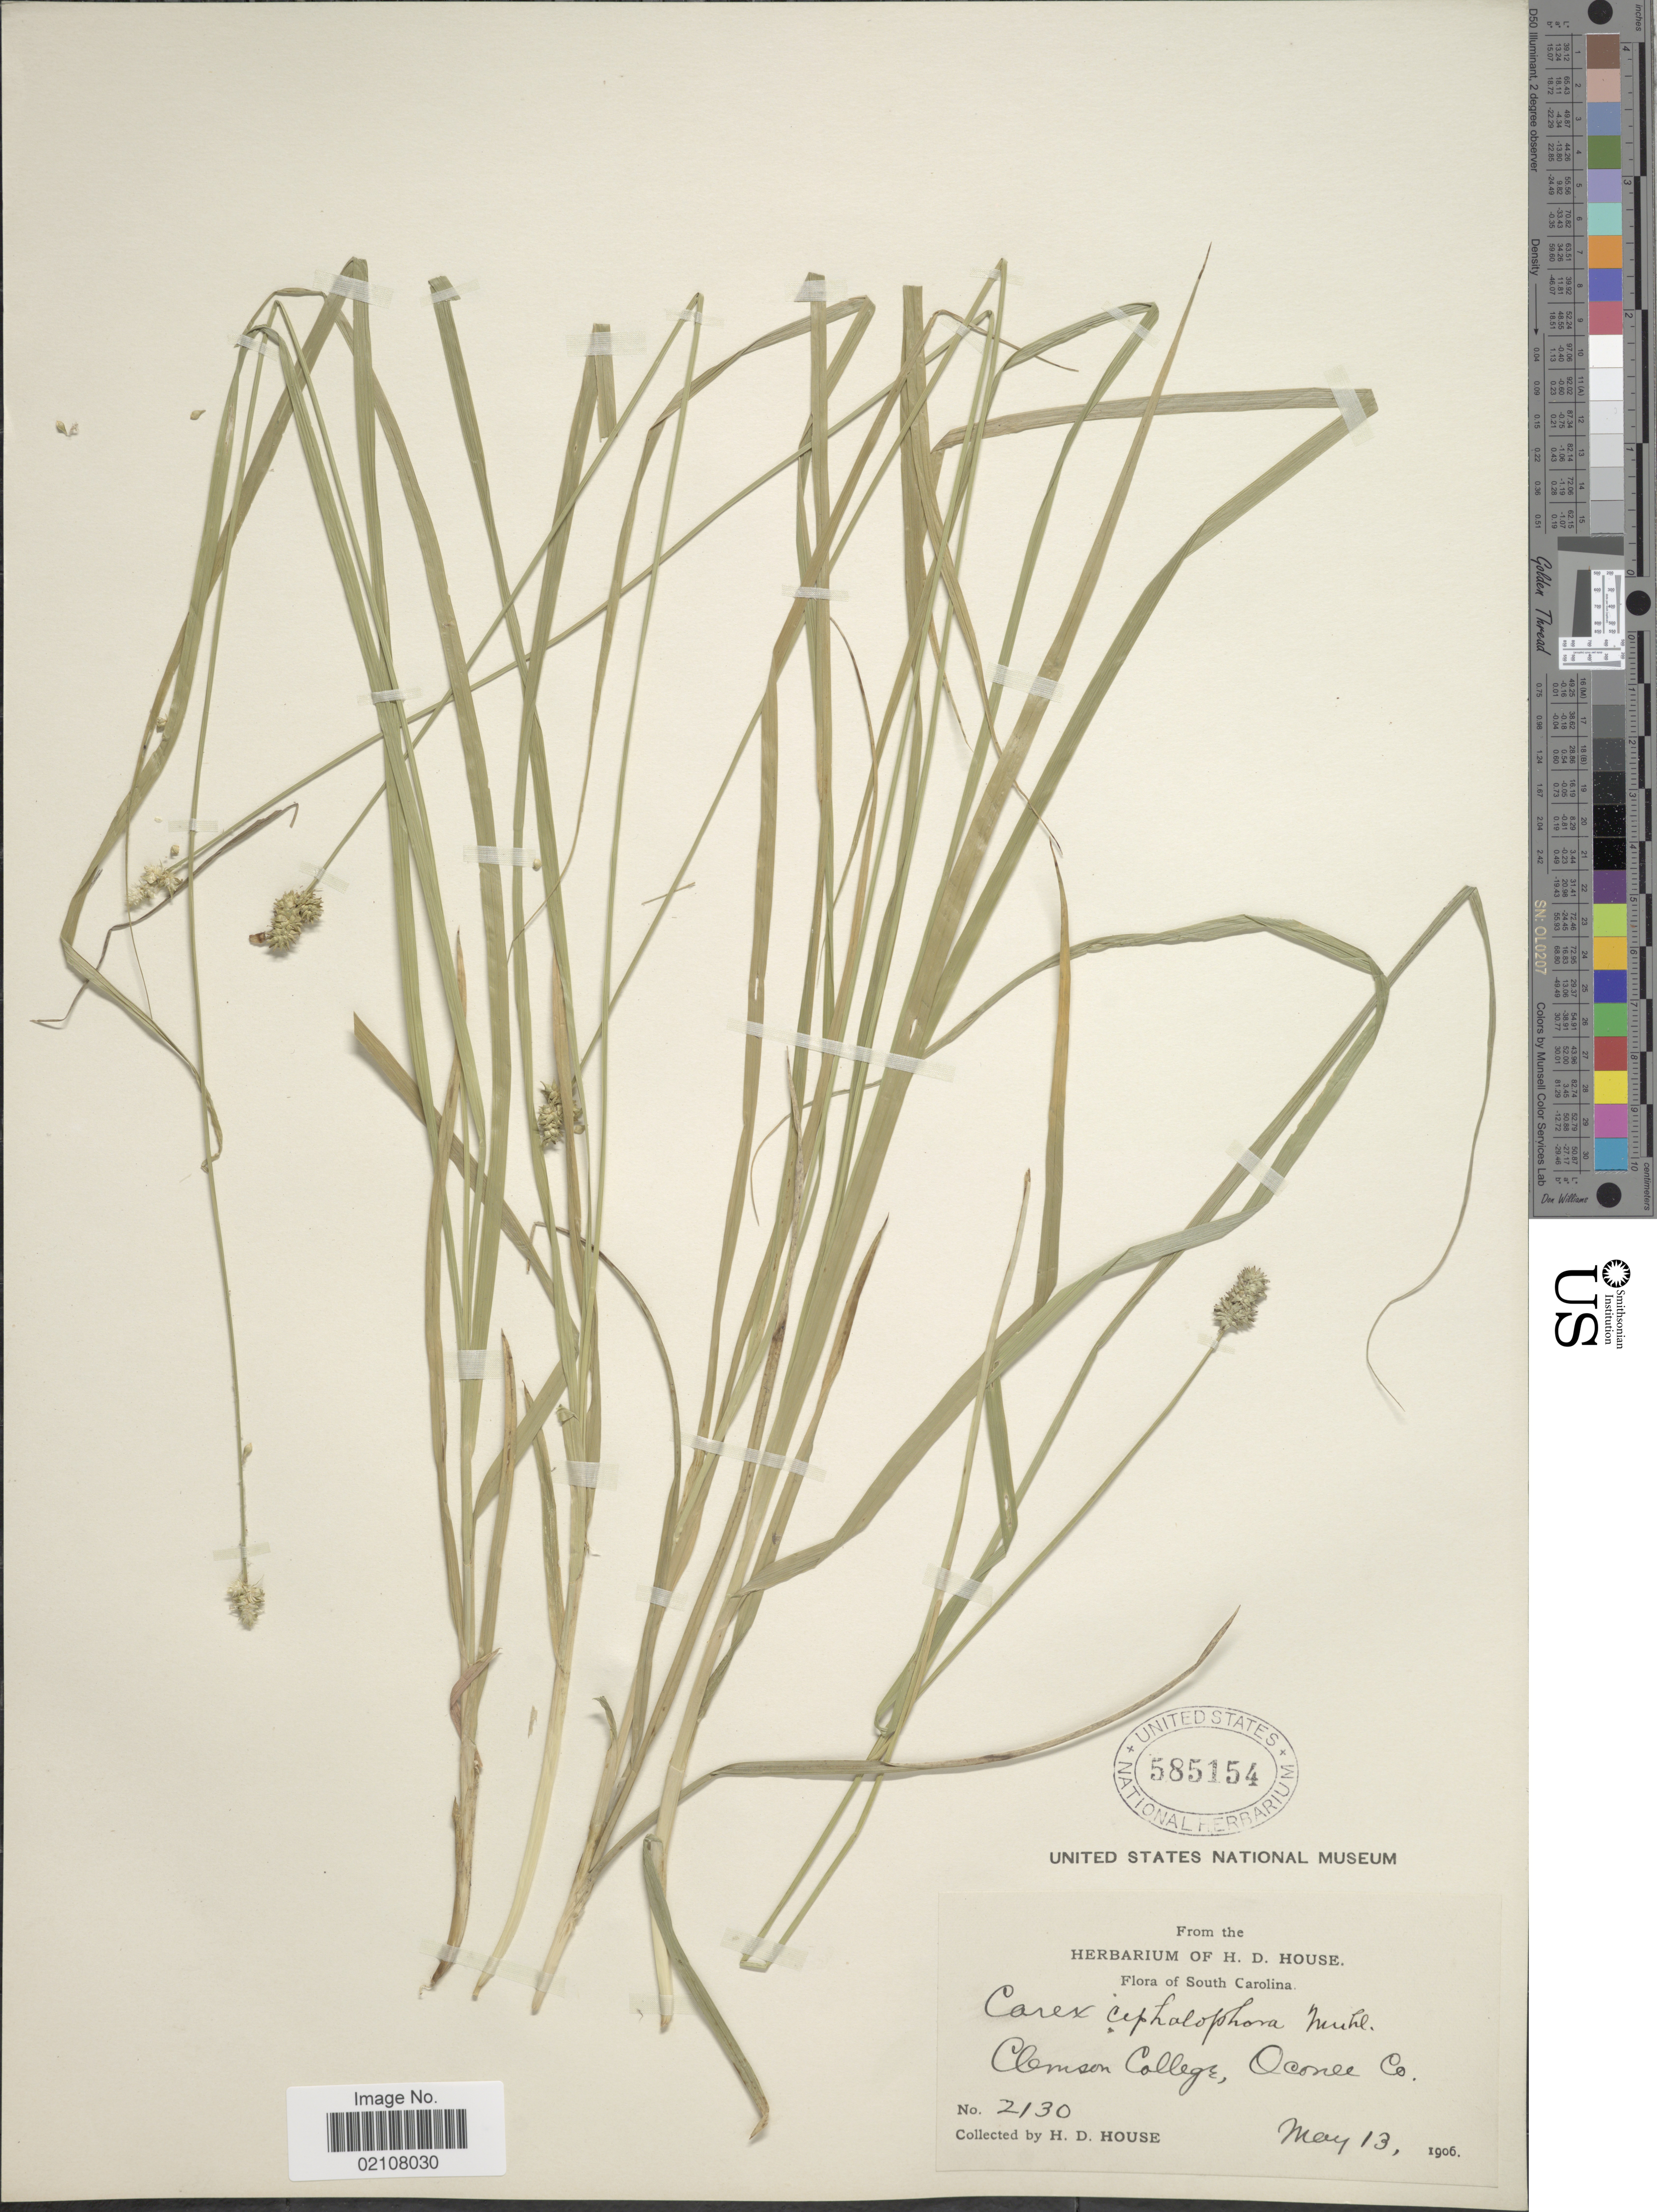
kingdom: Plantae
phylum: Tracheophyta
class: Liliopsida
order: Poales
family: Cyperaceae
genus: Carex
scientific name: Carex cephalophora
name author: Muhl. ex Willd.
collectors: H. D. House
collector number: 2130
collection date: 1906-05-13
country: United States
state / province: South Carolina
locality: Clemson College, Oconee Co.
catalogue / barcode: US 585154